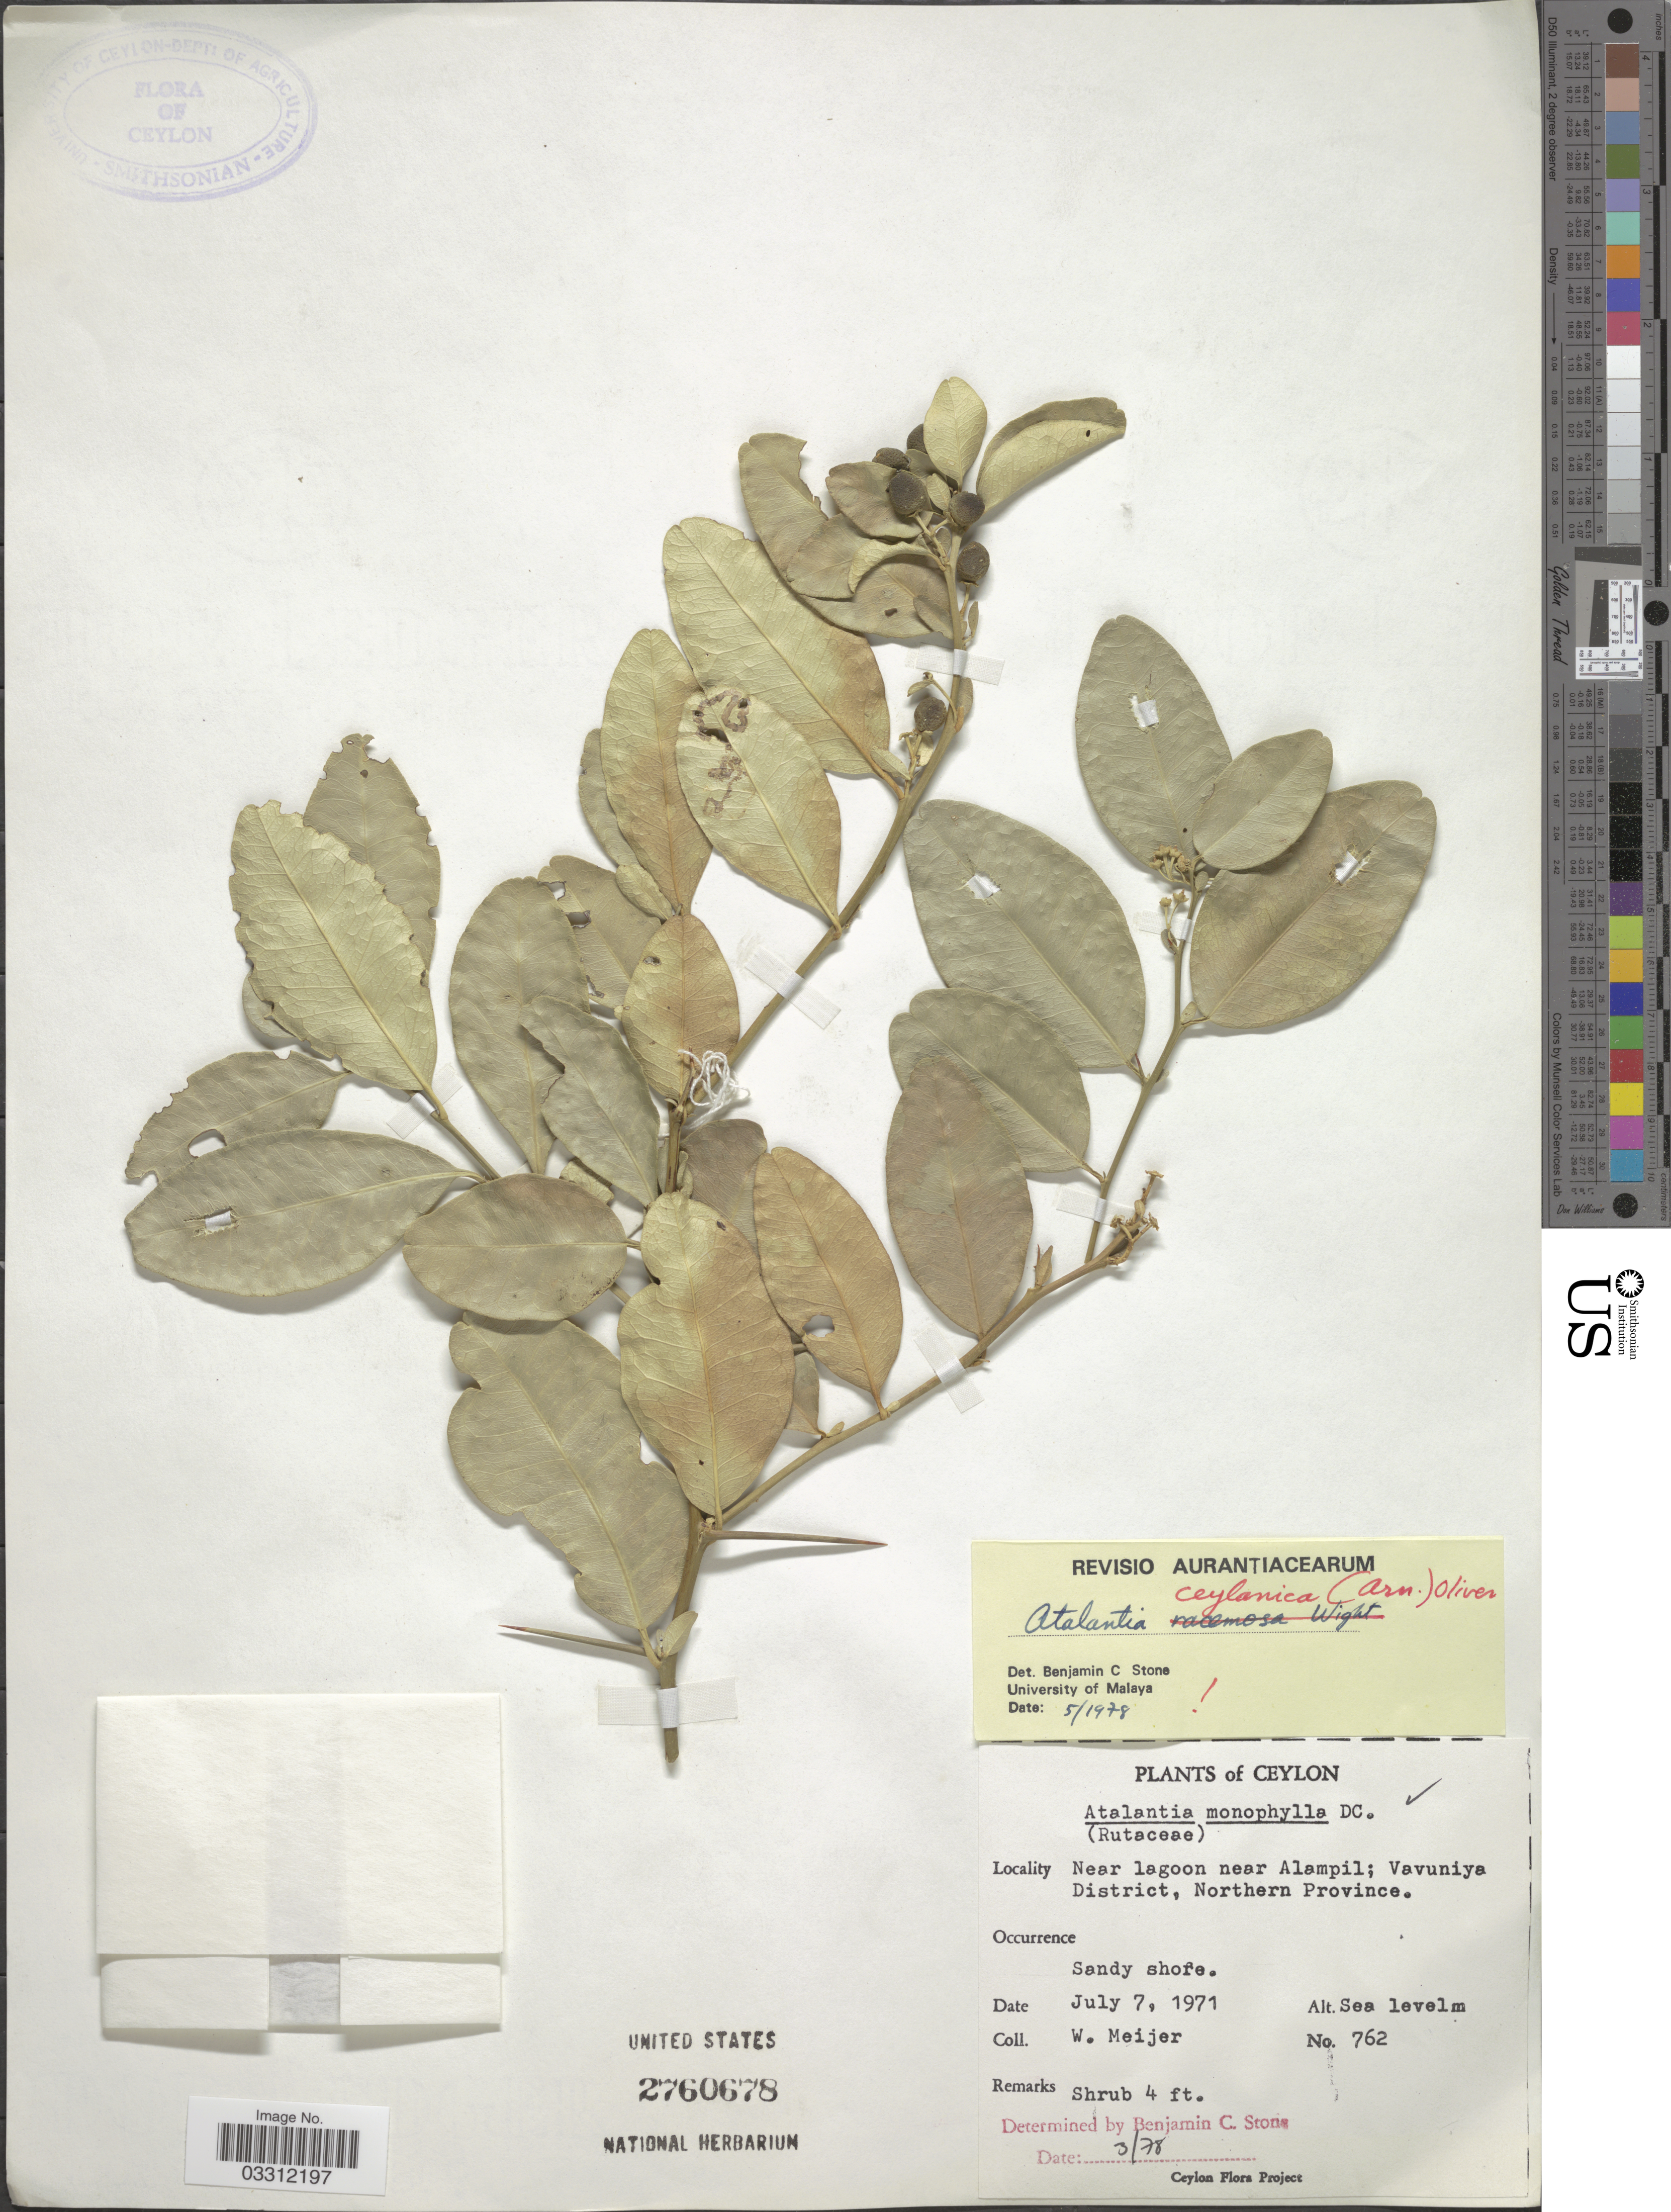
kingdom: Plantae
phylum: Tracheophyta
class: Magnoliopsida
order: Sapindales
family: Rutaceae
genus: Atalantia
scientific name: Atalantia ceylanica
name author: (Arn.) Oliv.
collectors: W. Meijer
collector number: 762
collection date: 1971-07-07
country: Sri Lanka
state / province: Northern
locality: Ceylon, Near lagoon near Alampil; Vavuniya District.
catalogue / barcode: US 2760678